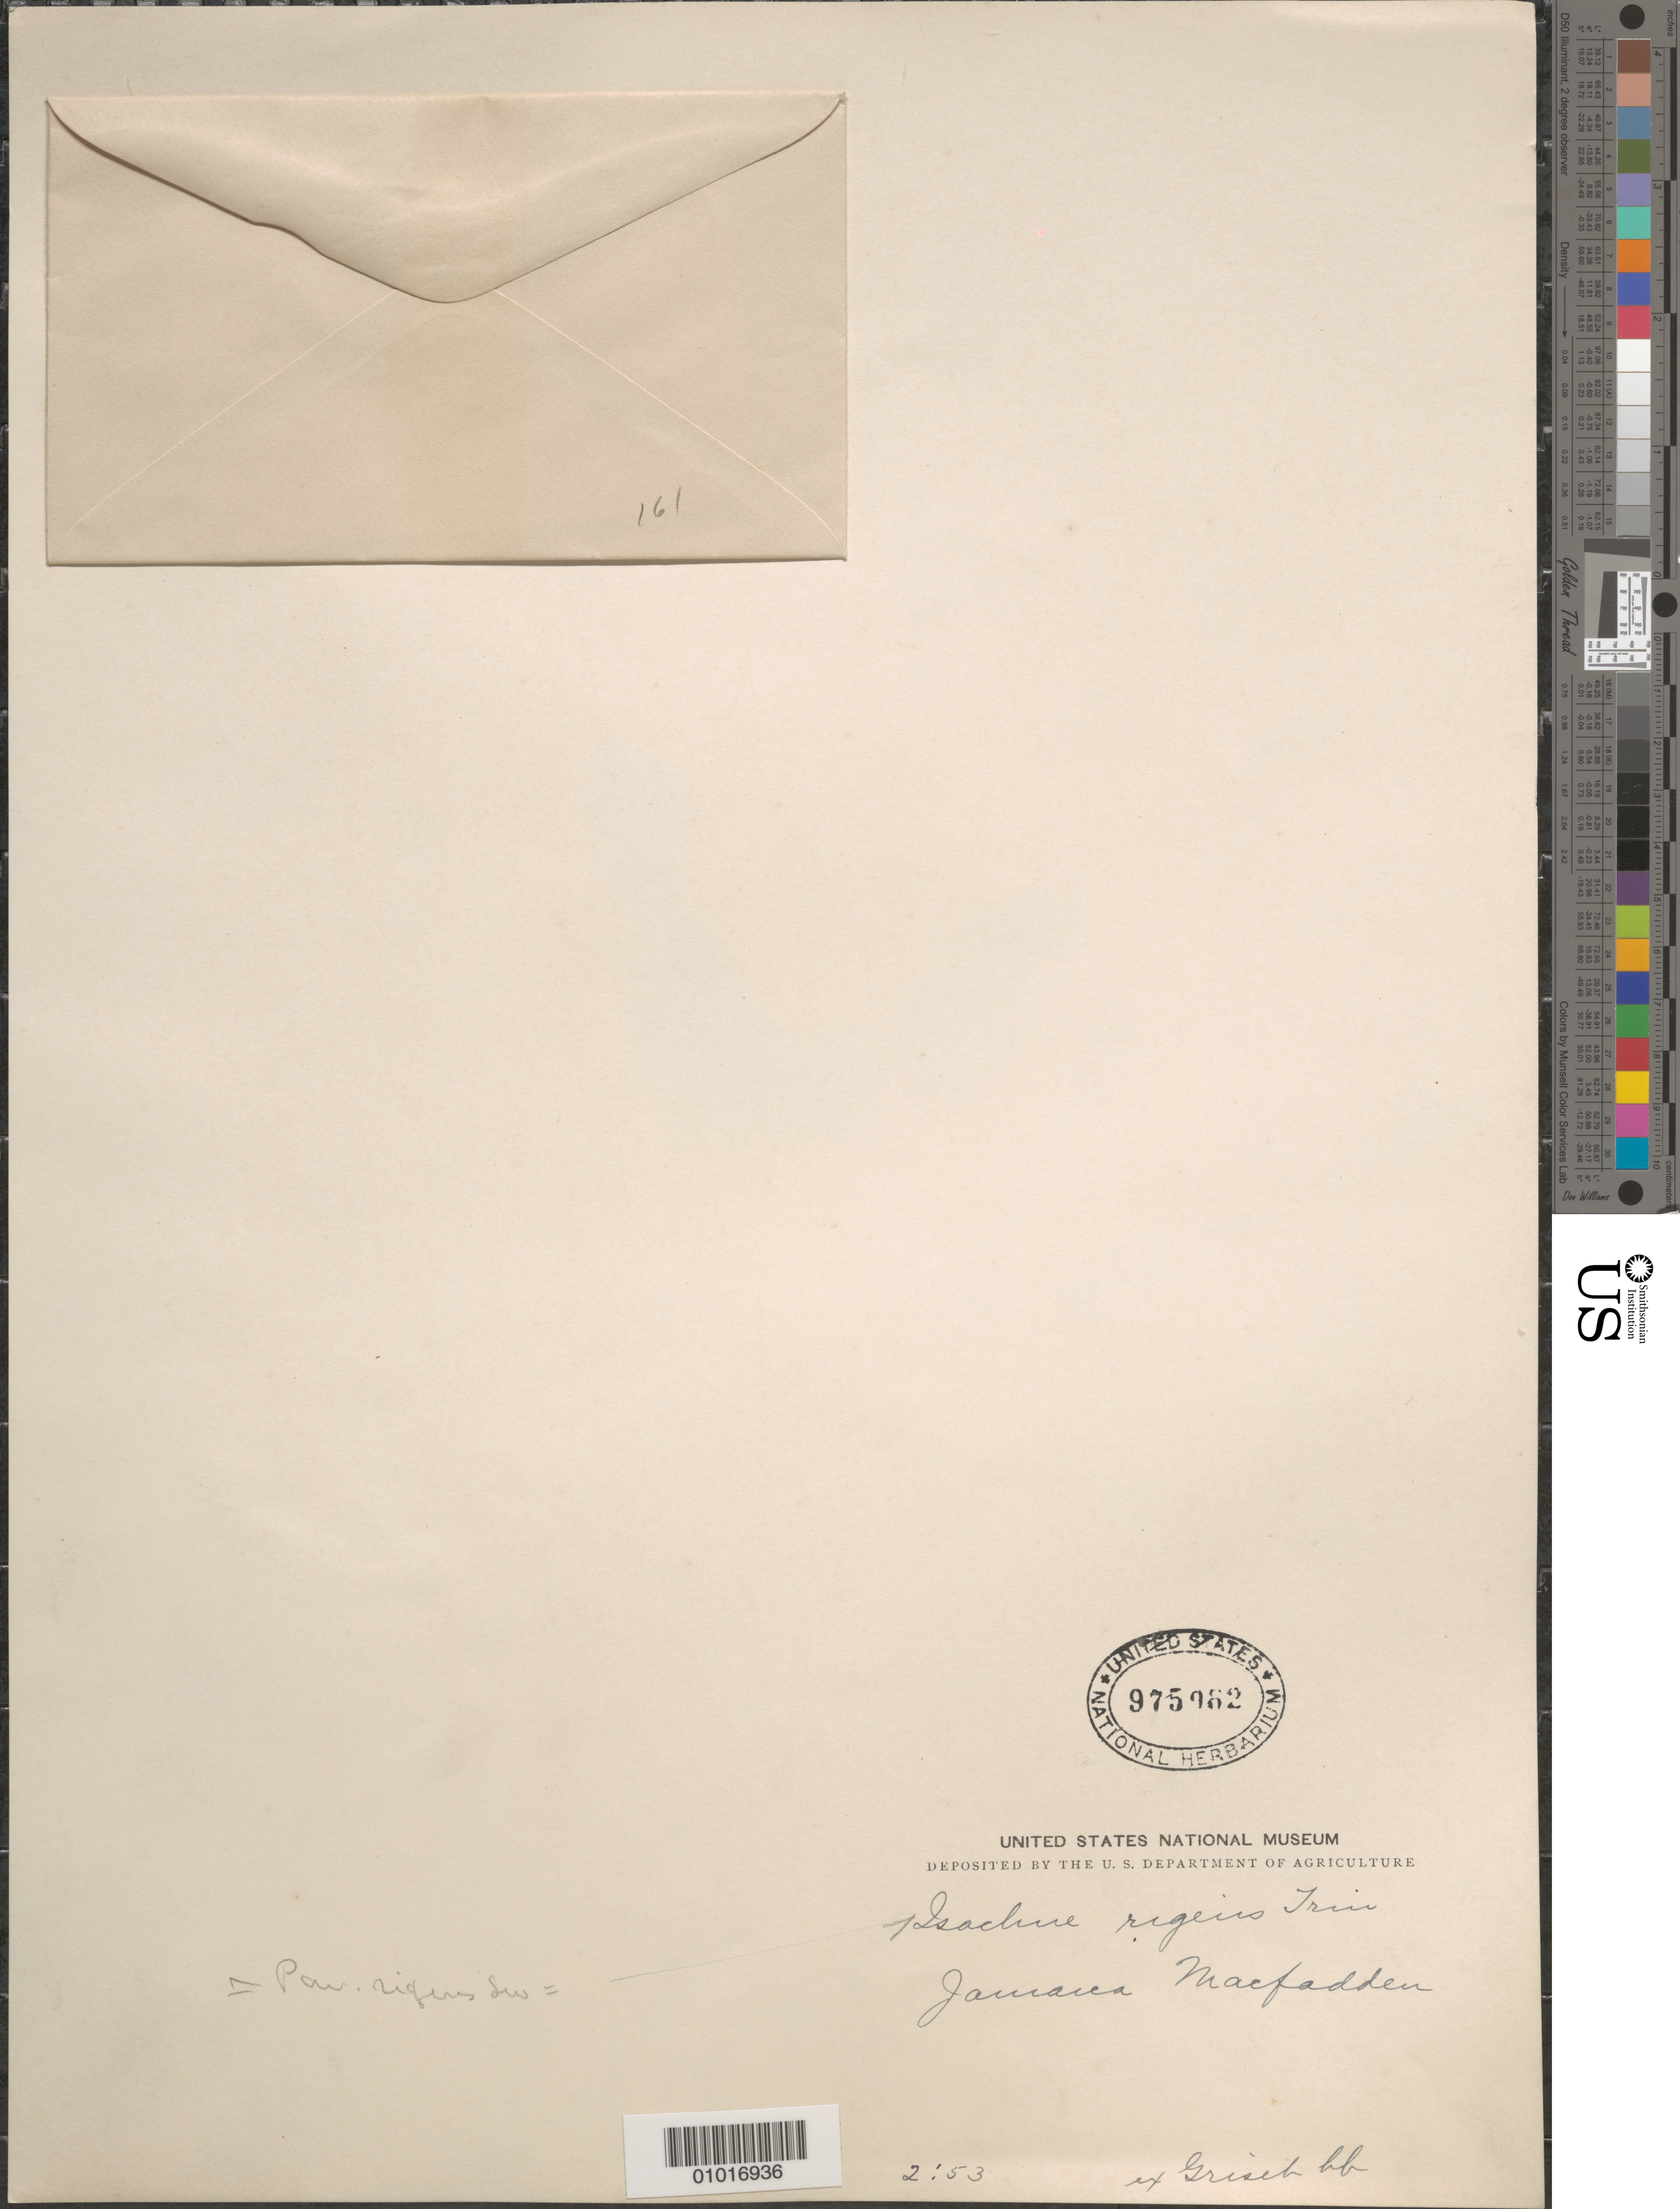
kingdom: Plantae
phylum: Tracheophyta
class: Liliopsida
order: Poales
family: Poaceae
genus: Isachne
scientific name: Isachne rigens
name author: (Sw.) Trin.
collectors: -. MacFadden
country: Jamaica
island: Jamaica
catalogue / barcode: US 975962